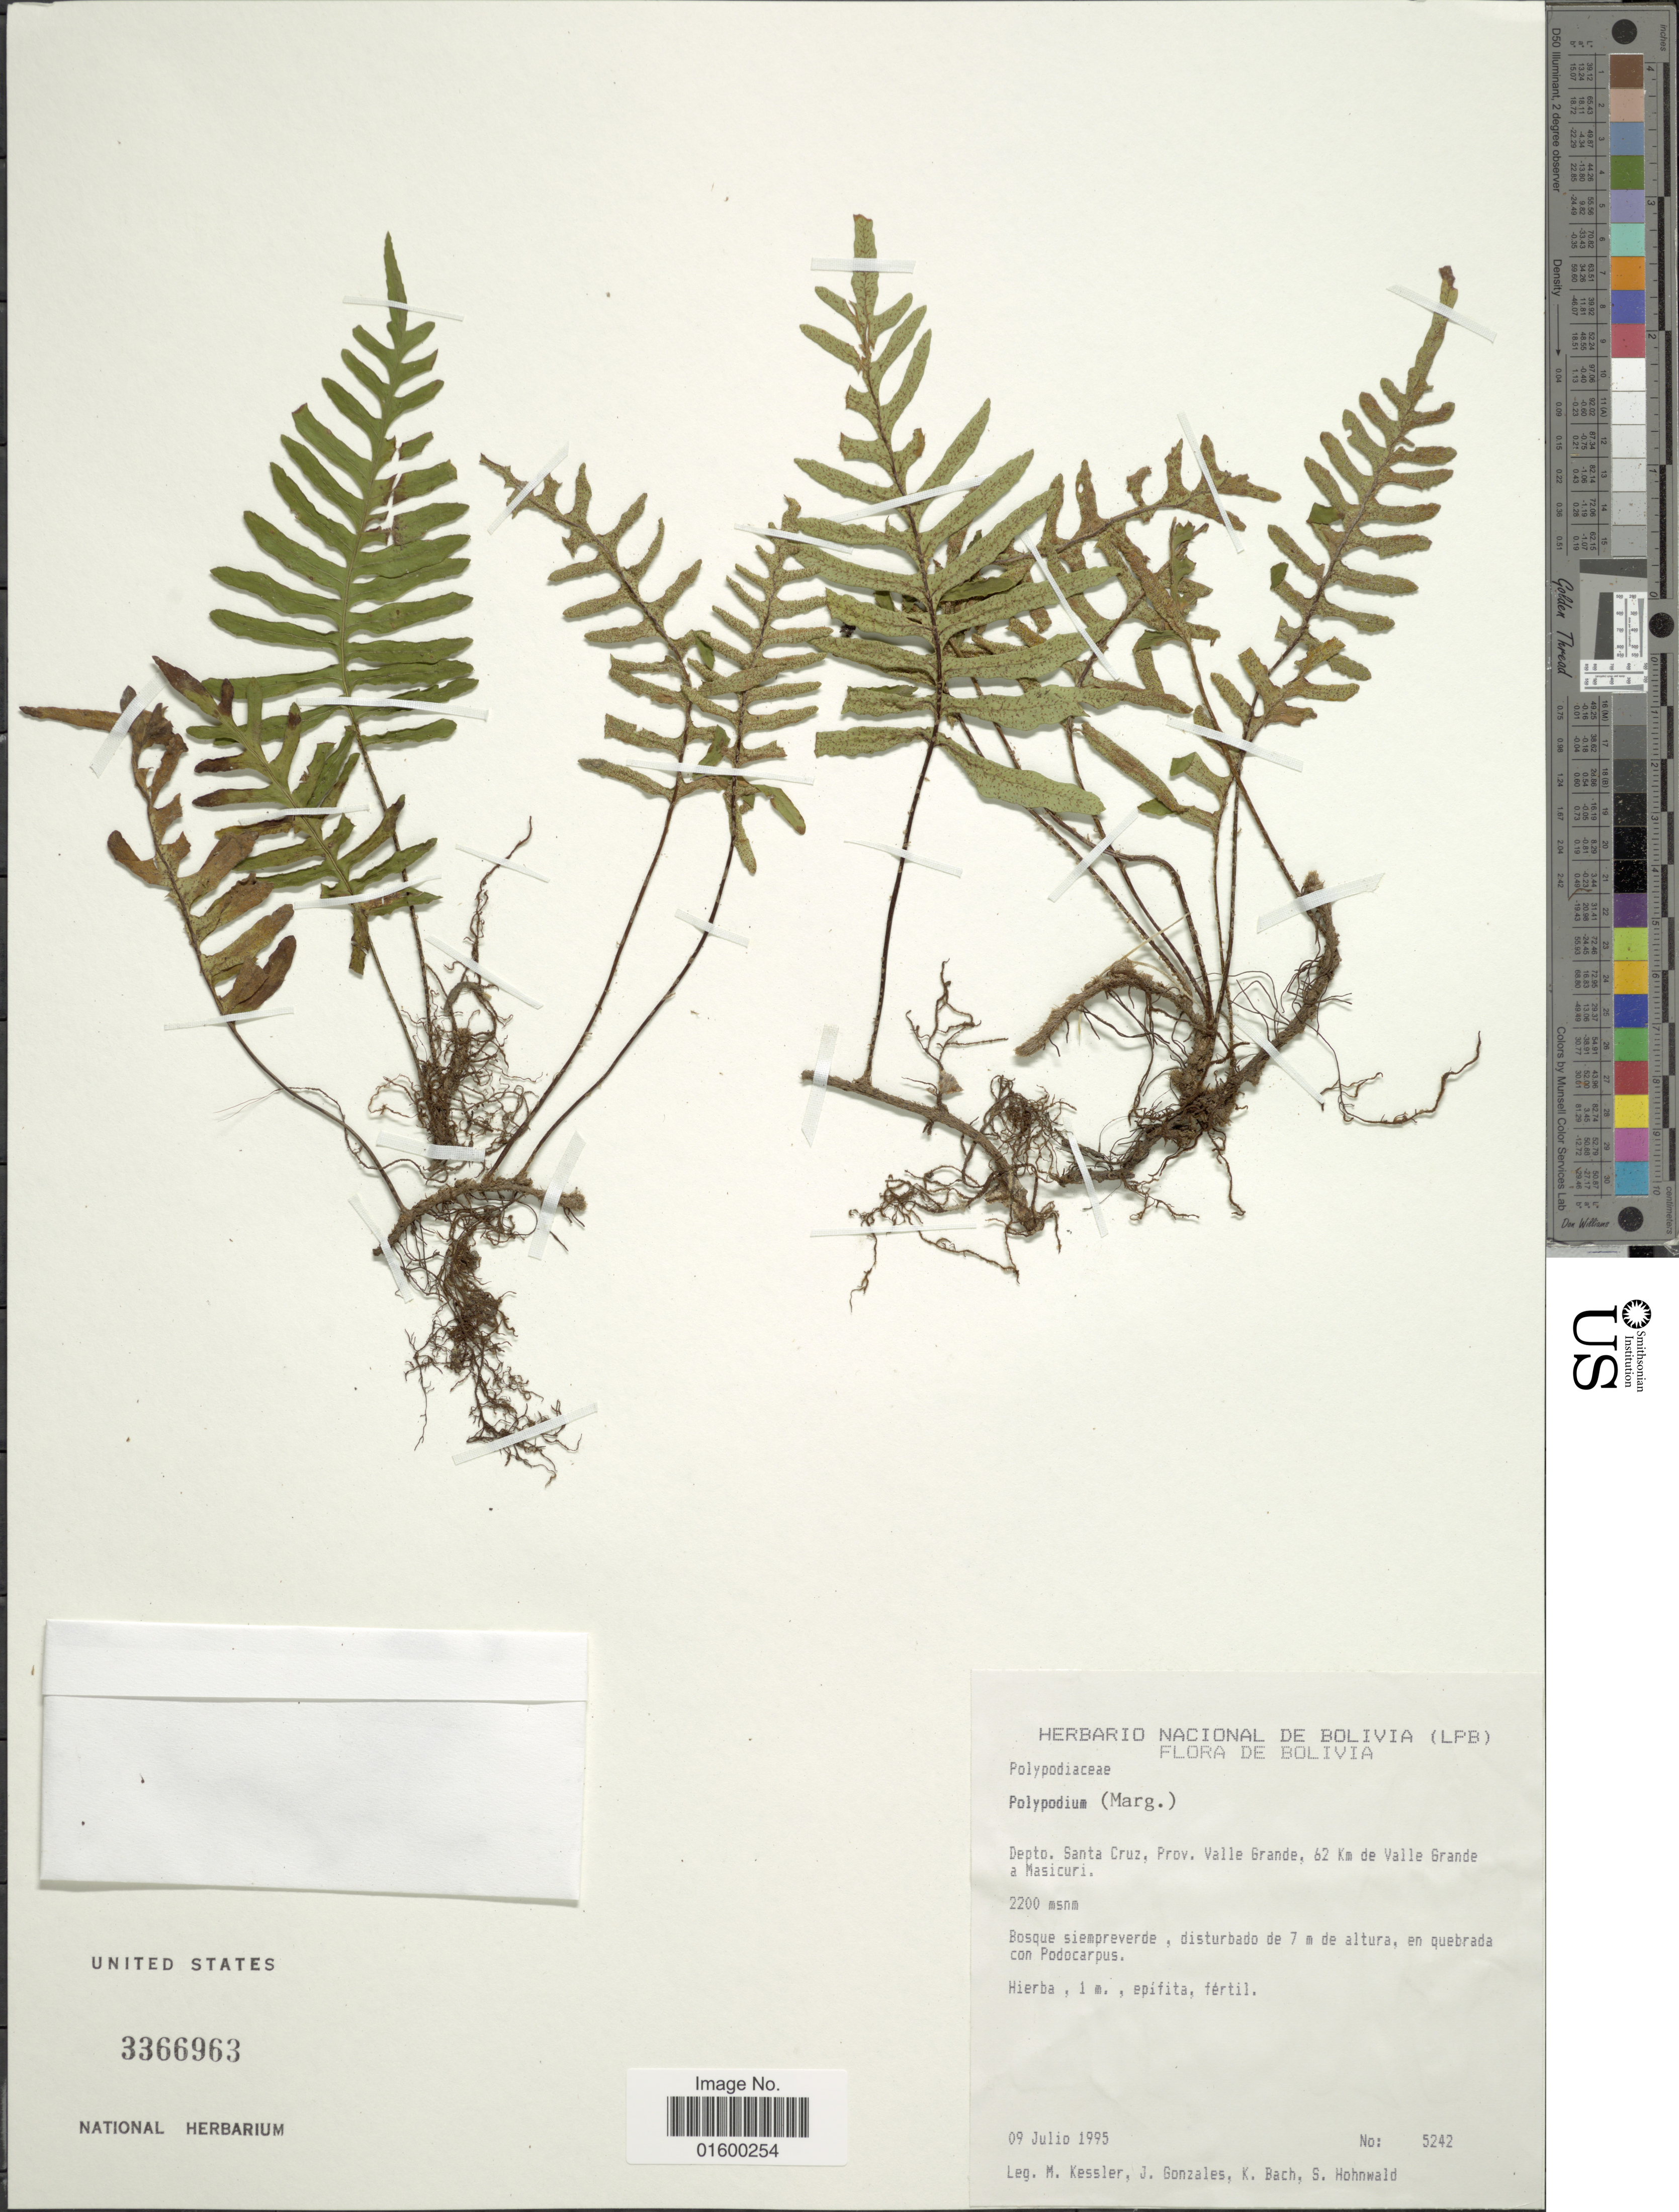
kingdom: Plantae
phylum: Tracheophyta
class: Polypodiopsida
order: Polypodiales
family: Polypodiaceae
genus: Pleopeltis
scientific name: Pleopeltis sp.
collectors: M. Kessler, J. Gonzales, K. Bach & S. Hohnwald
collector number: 5242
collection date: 1995-07-09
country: Bolivia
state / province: Santa Cruz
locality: Depto. Santa Cruz, Prov. Valle Grande, 62 km de Valle Grande a Masicuri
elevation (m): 2200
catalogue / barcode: US 3366963